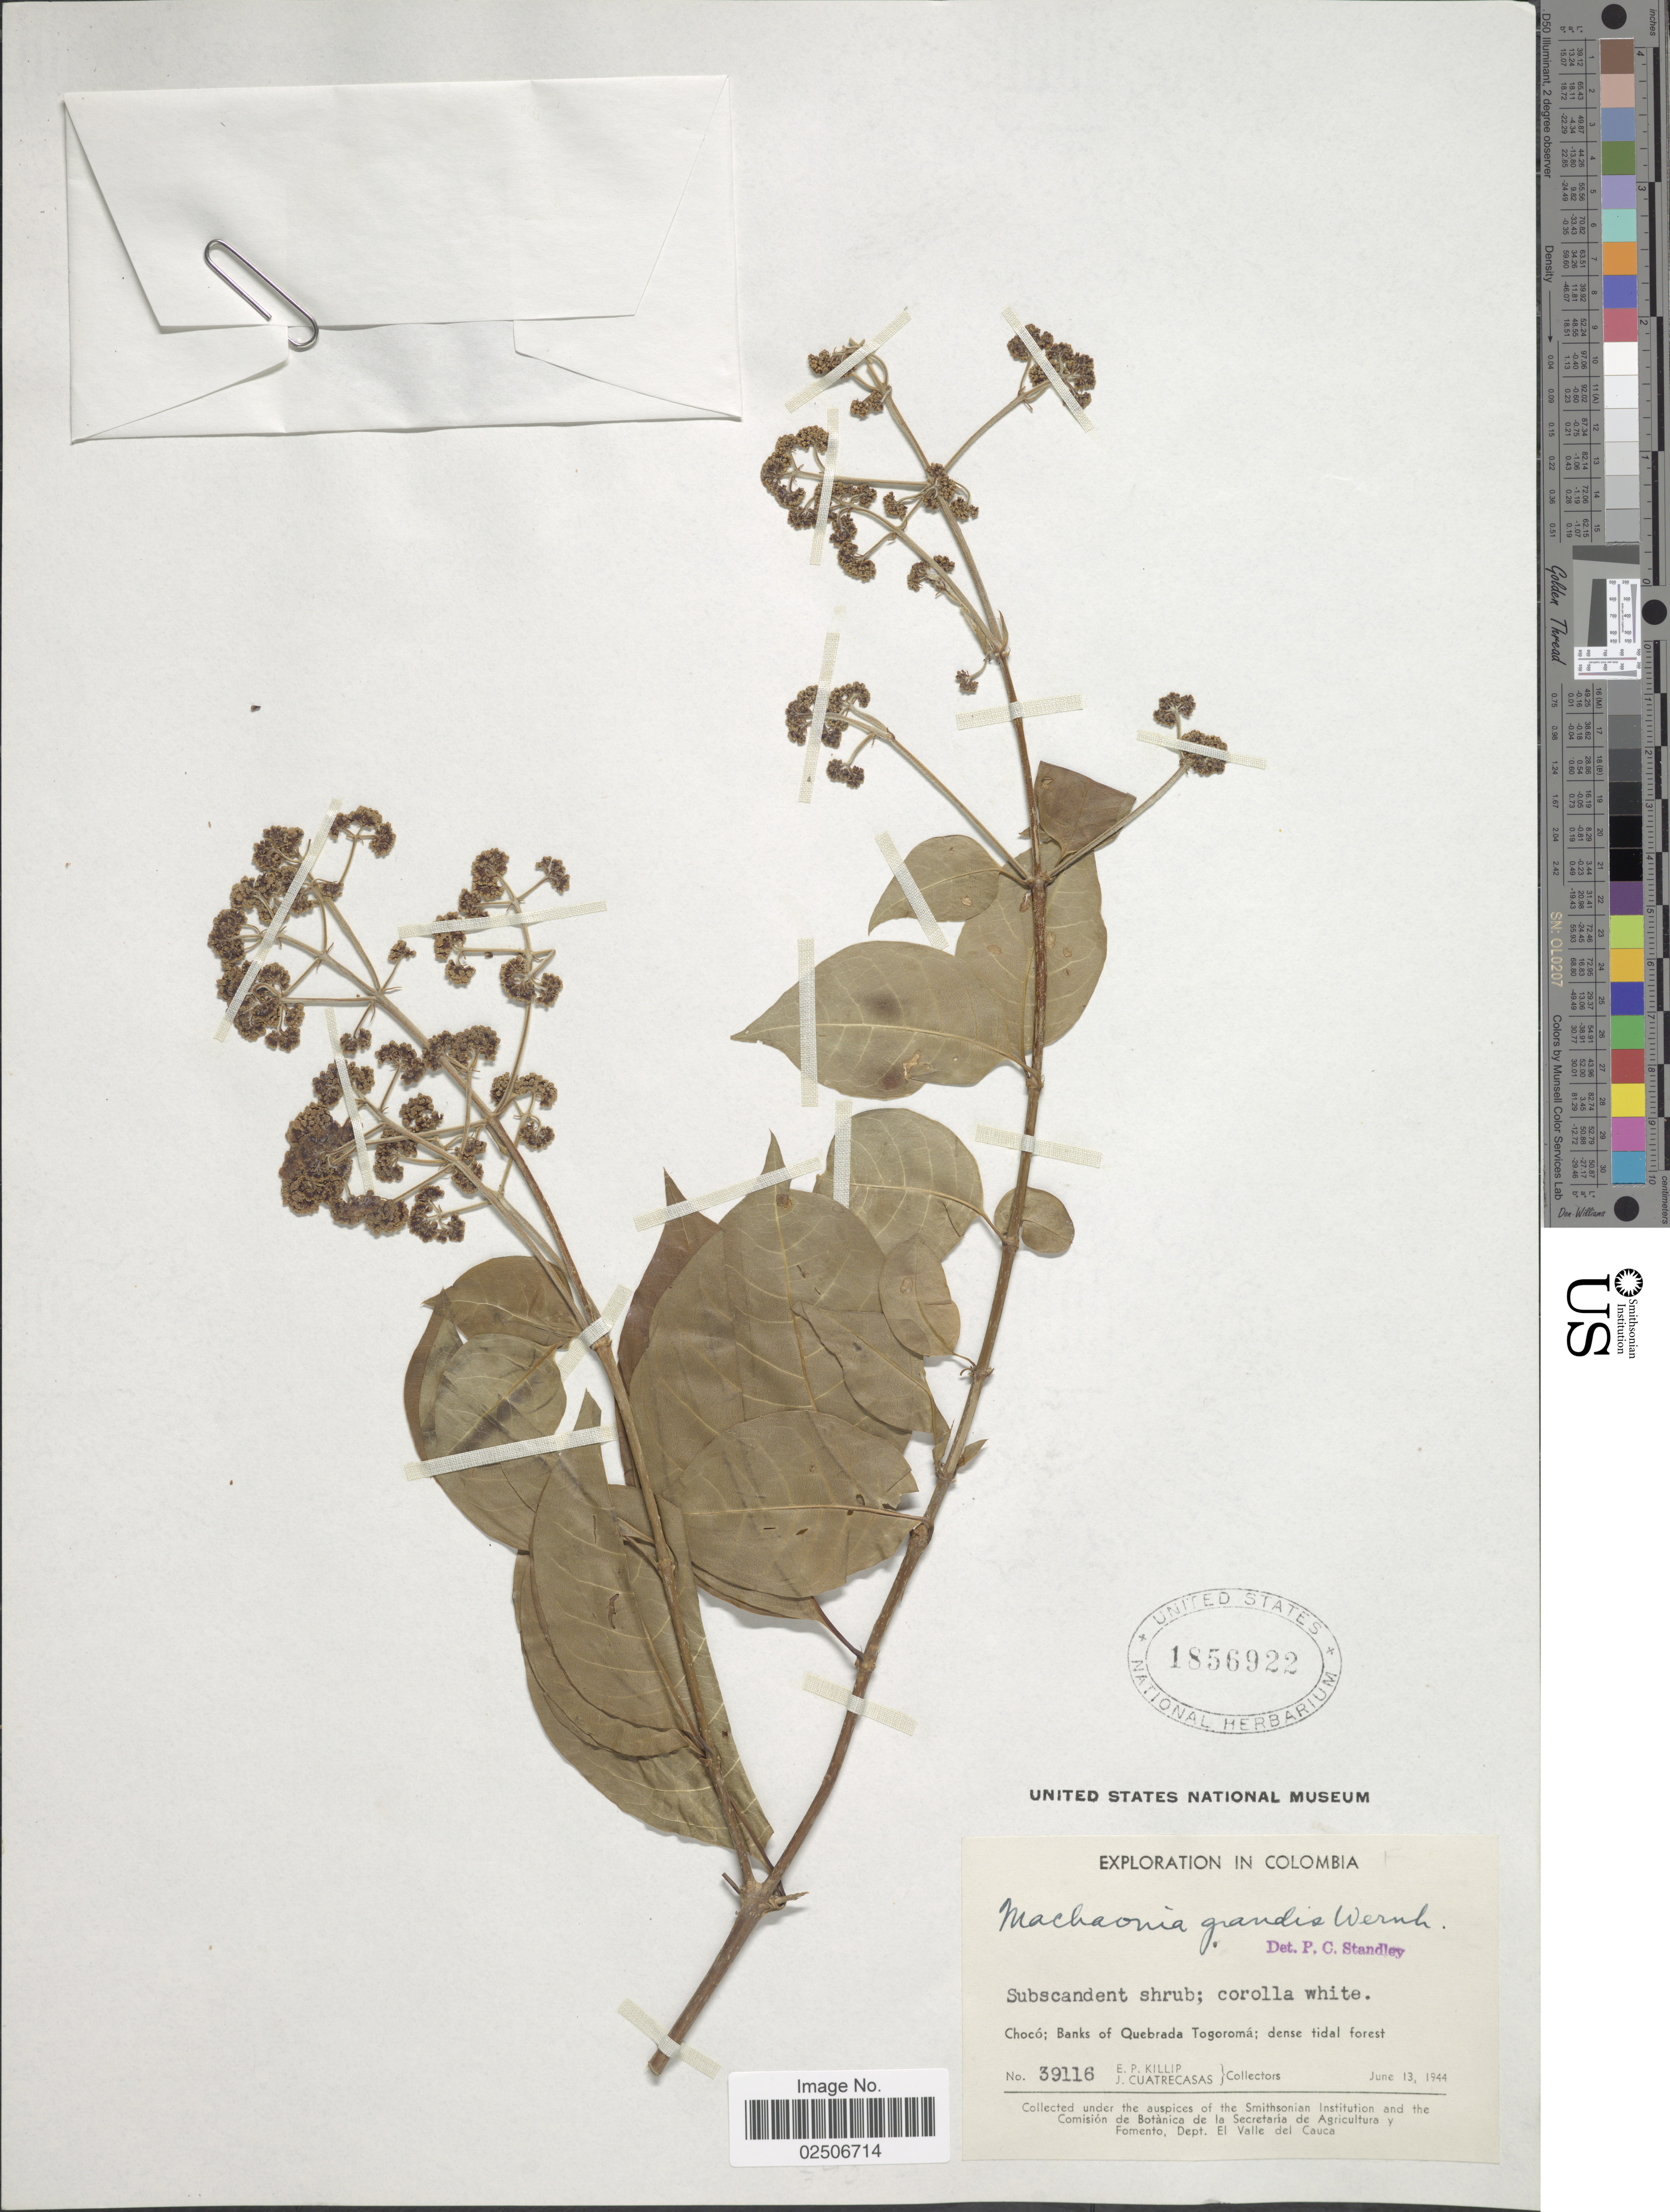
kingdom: Plantae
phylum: Tracheophyta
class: Magnoliopsida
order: Gentianales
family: Rubiaceae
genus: Machaonia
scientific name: Machaonia grandis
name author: Wernham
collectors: E. P. Killip & J. Cuatrecasas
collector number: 39116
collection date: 1944-06-13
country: Colombia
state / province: Chocó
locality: Banks of Quebrada Togorama; dense tidal forest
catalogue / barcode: US 1856922